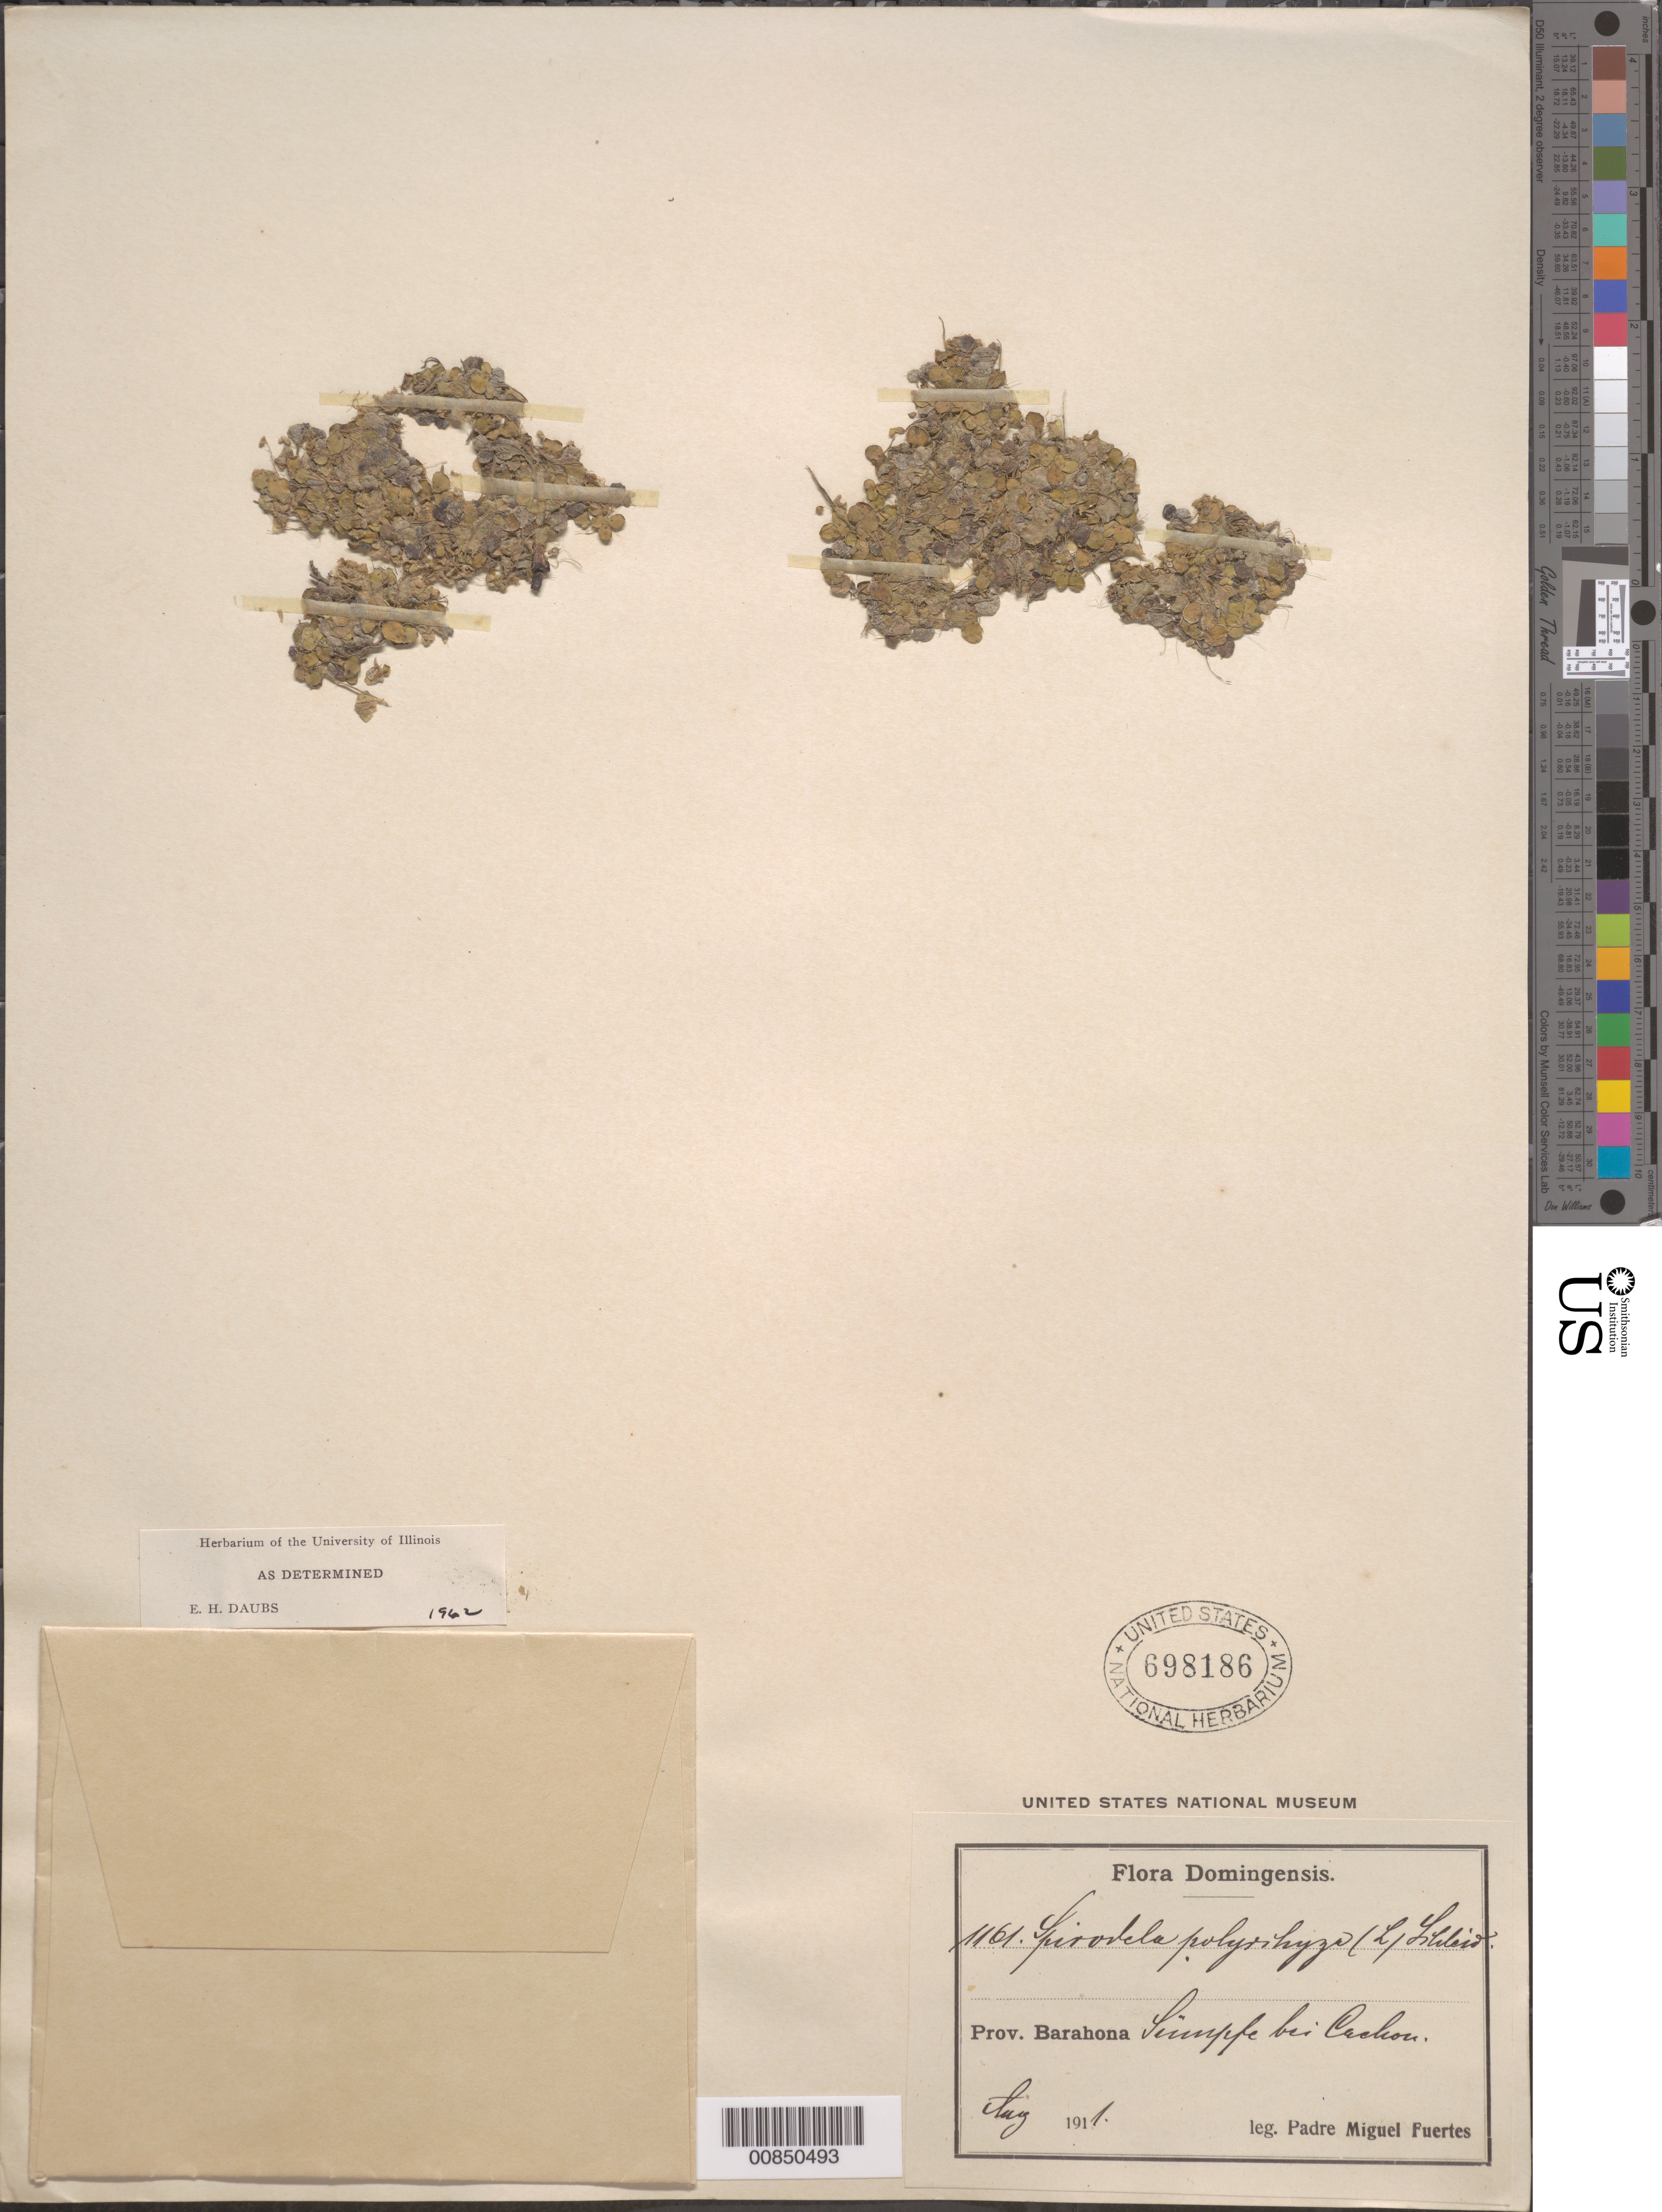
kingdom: Plantae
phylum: Tracheophyta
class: Liliopsida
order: Alismatales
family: Araceae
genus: Spirodela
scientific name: Spirodela polyrrhiza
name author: (L.) Schleid.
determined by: Daubs, E. H.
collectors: M. D. Fuertes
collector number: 1161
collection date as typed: May 1911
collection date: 1911-05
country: Dominican Republic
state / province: Barahona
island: Hispaniola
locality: "... bei Cachon"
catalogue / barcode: US 698186